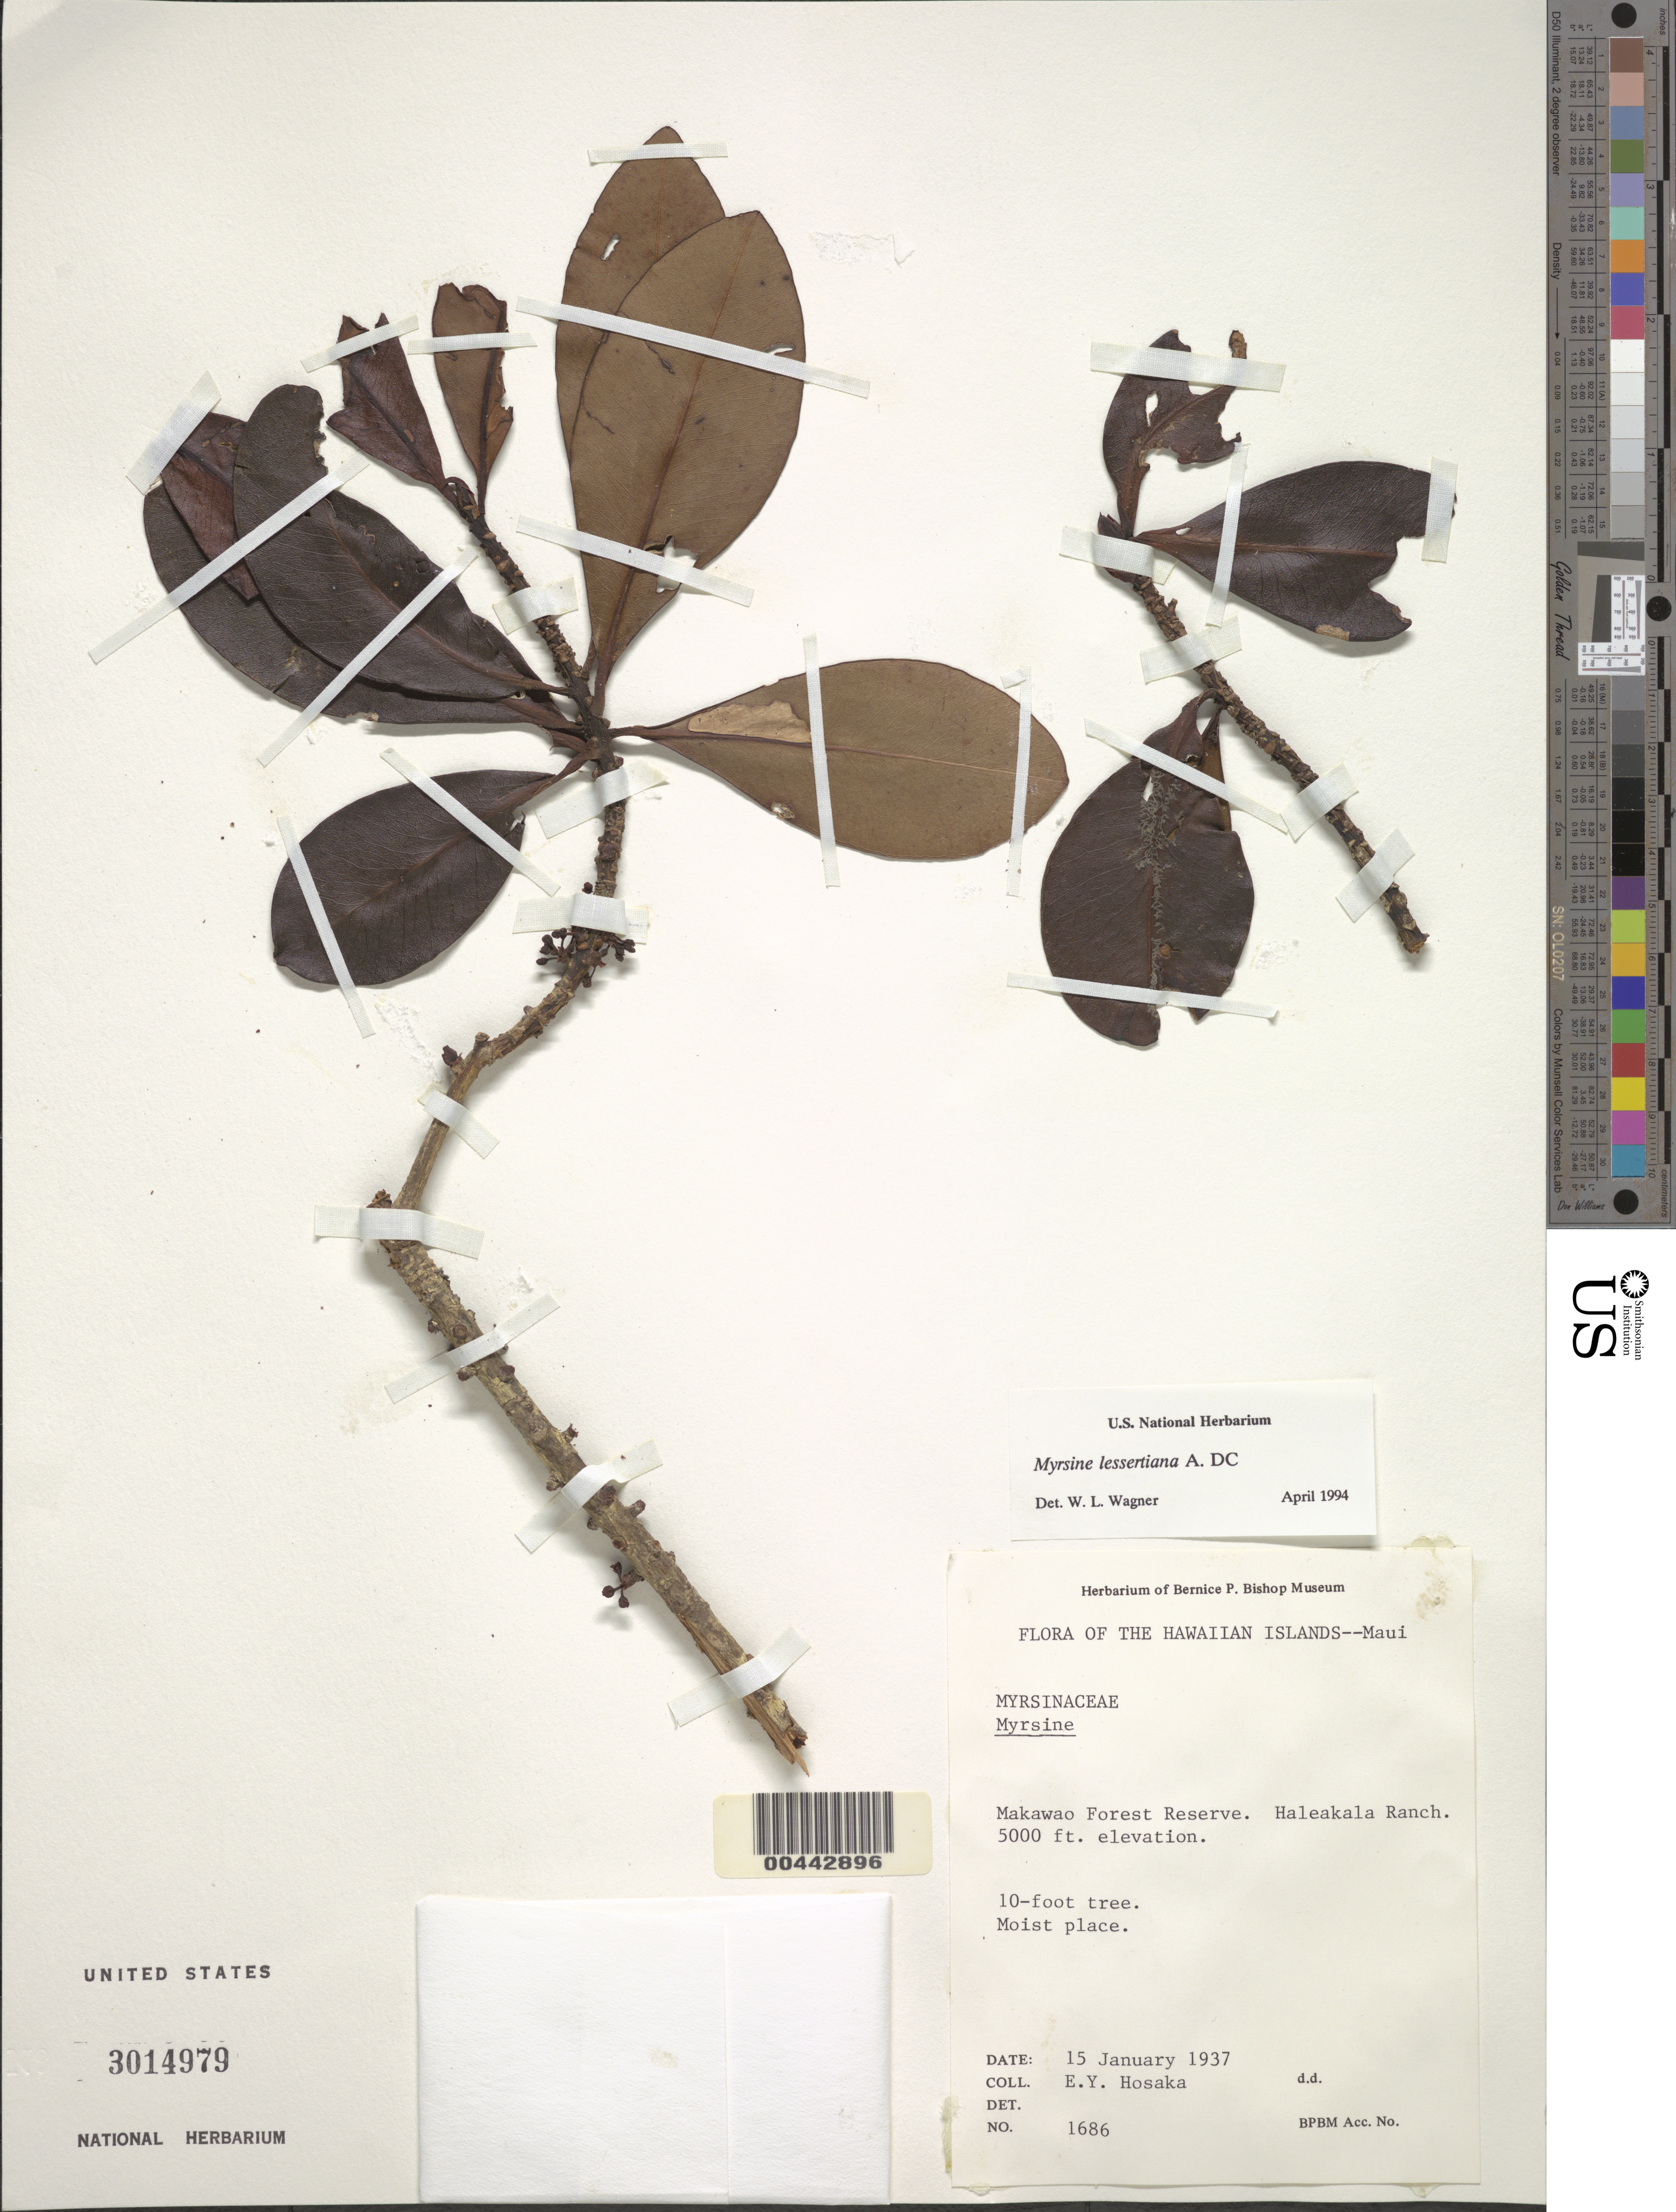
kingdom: Plantae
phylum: Tracheophyta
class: Magnoliopsida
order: Ericales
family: Primulaceae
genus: Myrsine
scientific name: Myrsine lessertiana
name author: A. DC.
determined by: Wagner, W. L., (BOT), Smithsonian Institution - National Museum of Natural History (UNITED STATES)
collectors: E. Y. Hosaka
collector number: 1686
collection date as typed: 15 Jan 1937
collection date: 1937-01-15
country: United States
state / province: Hawaii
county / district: Maui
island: Maui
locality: Makawao Forest Reserve. Haleakala Ranch.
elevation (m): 1524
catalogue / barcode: US 3014979